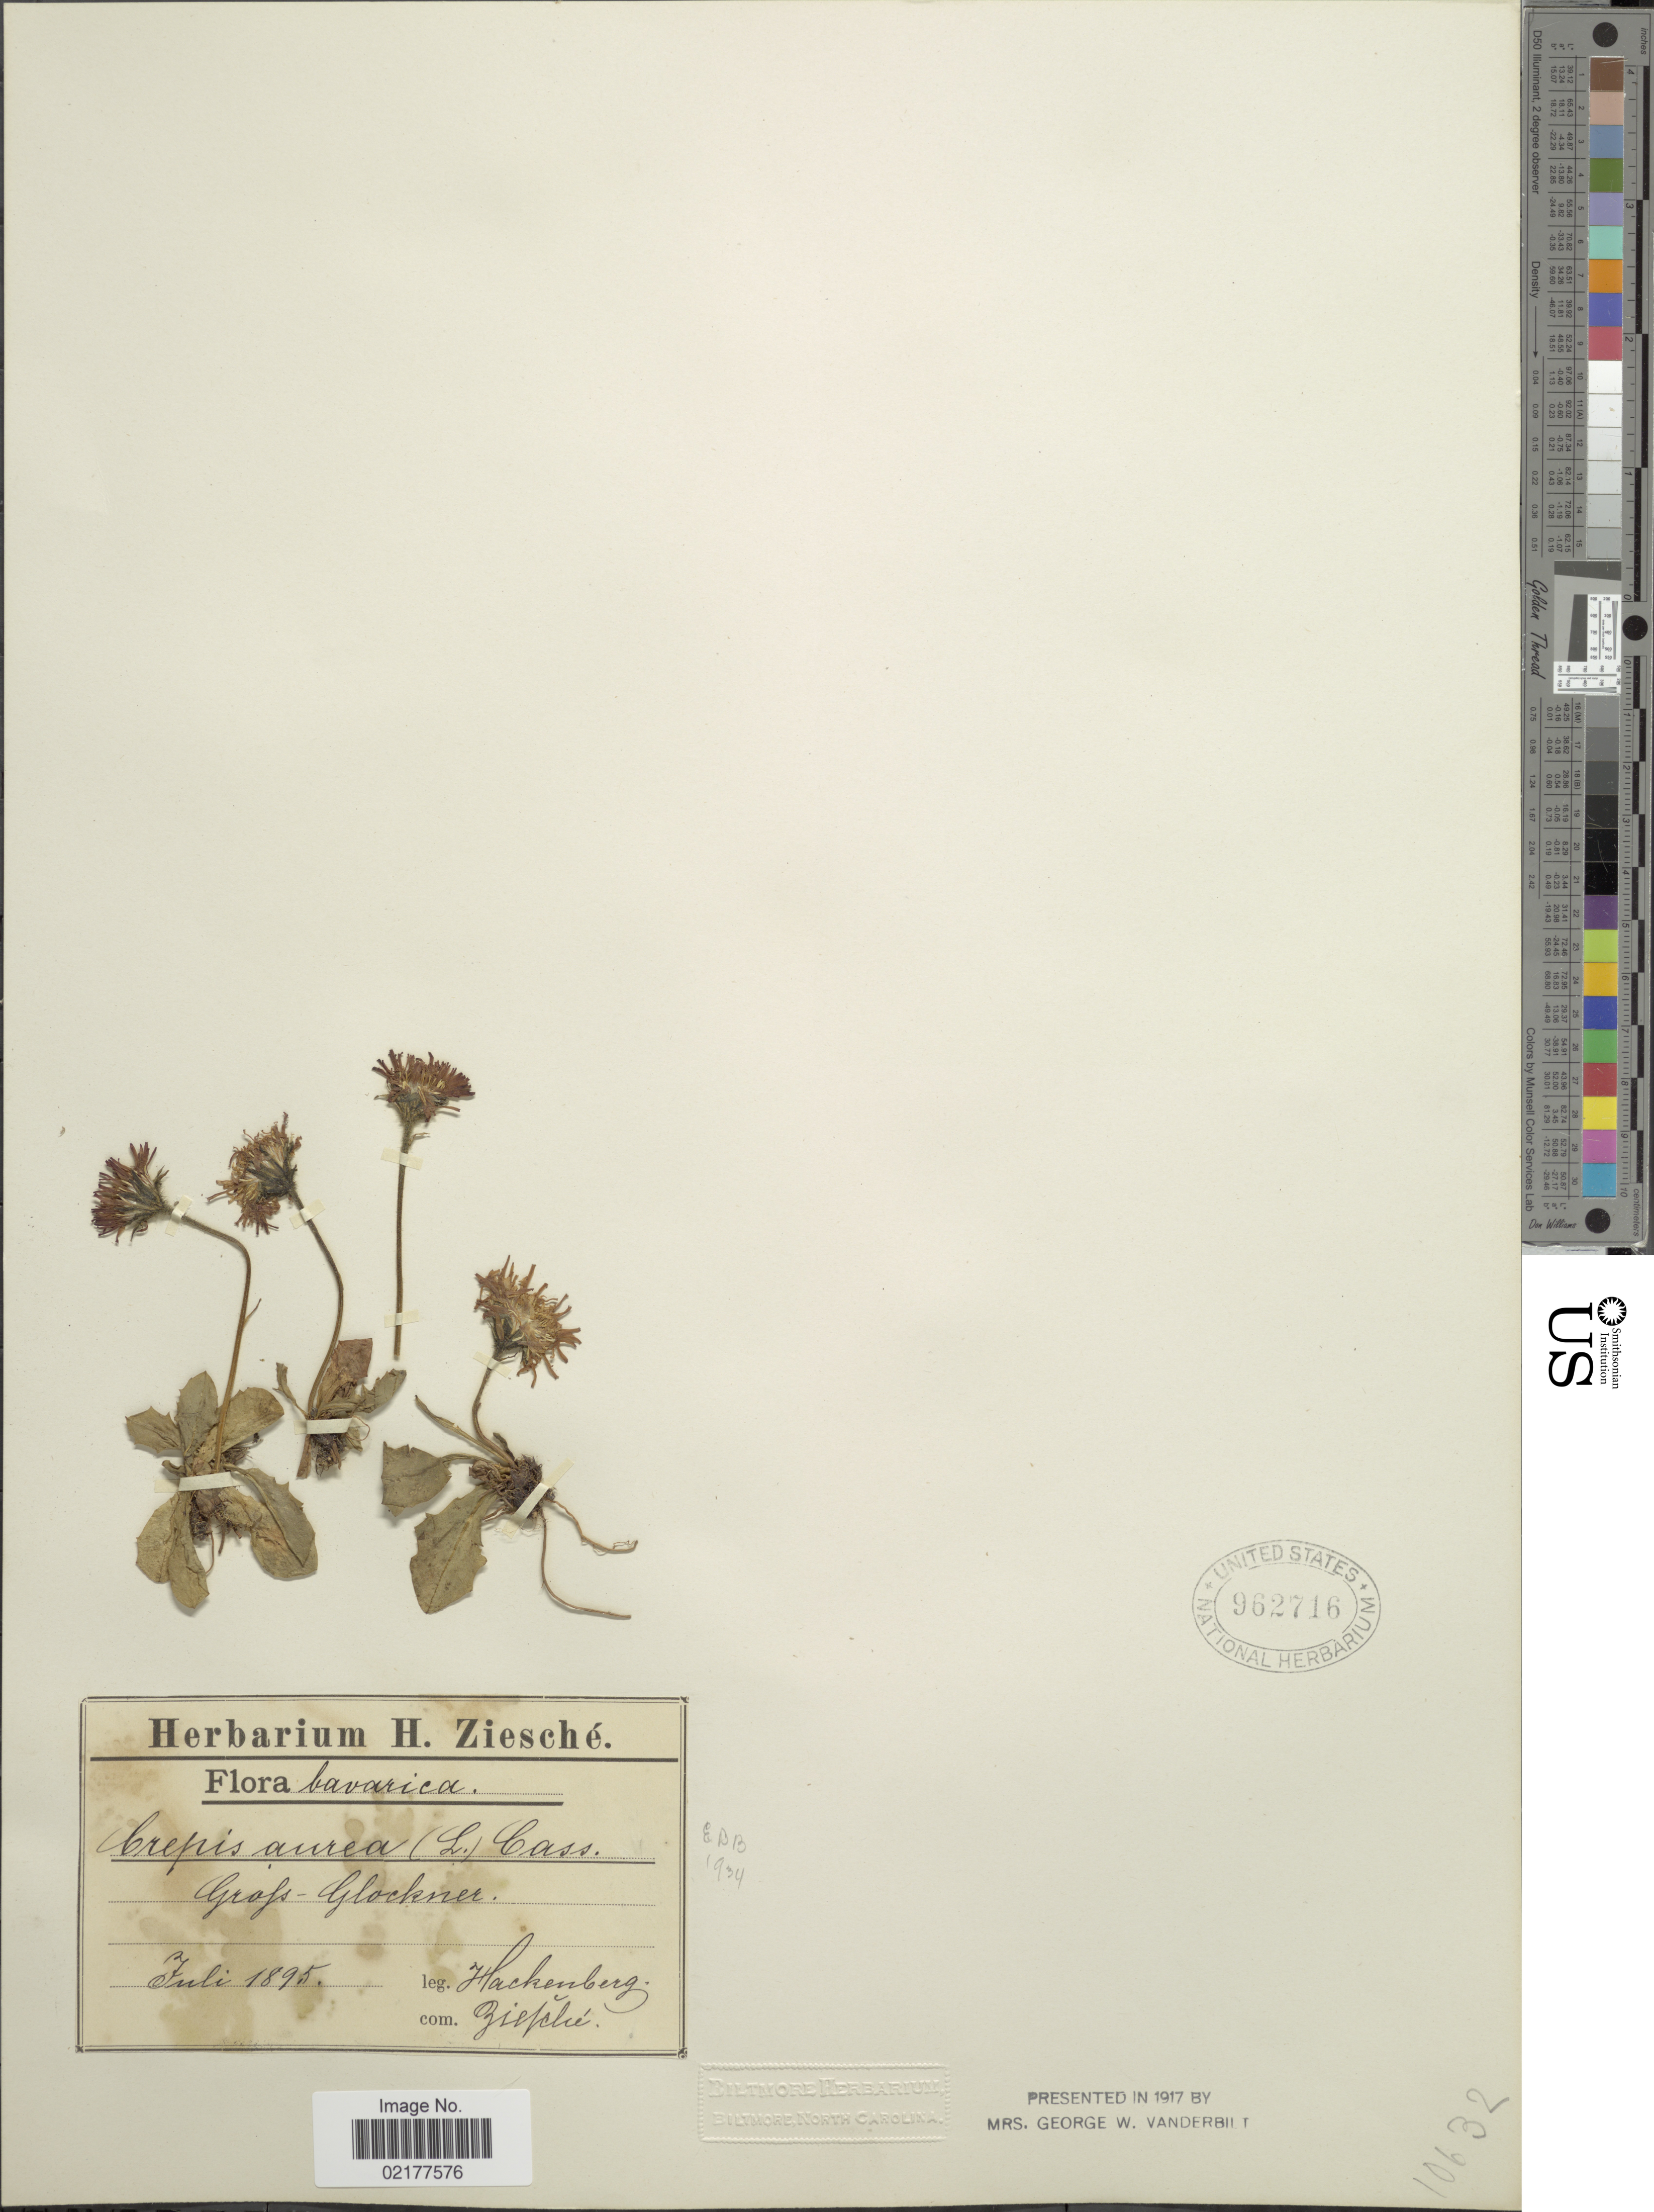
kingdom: Plantae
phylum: Tracheophyta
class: Magnoliopsida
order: Asterales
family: Asteraceae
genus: Crepis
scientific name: Crepis aurea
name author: (L.) Cass.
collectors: Hackenberg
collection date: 1895-07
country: Austria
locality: Cavarica [interpreted] Grofs-Glockner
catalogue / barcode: US 962716